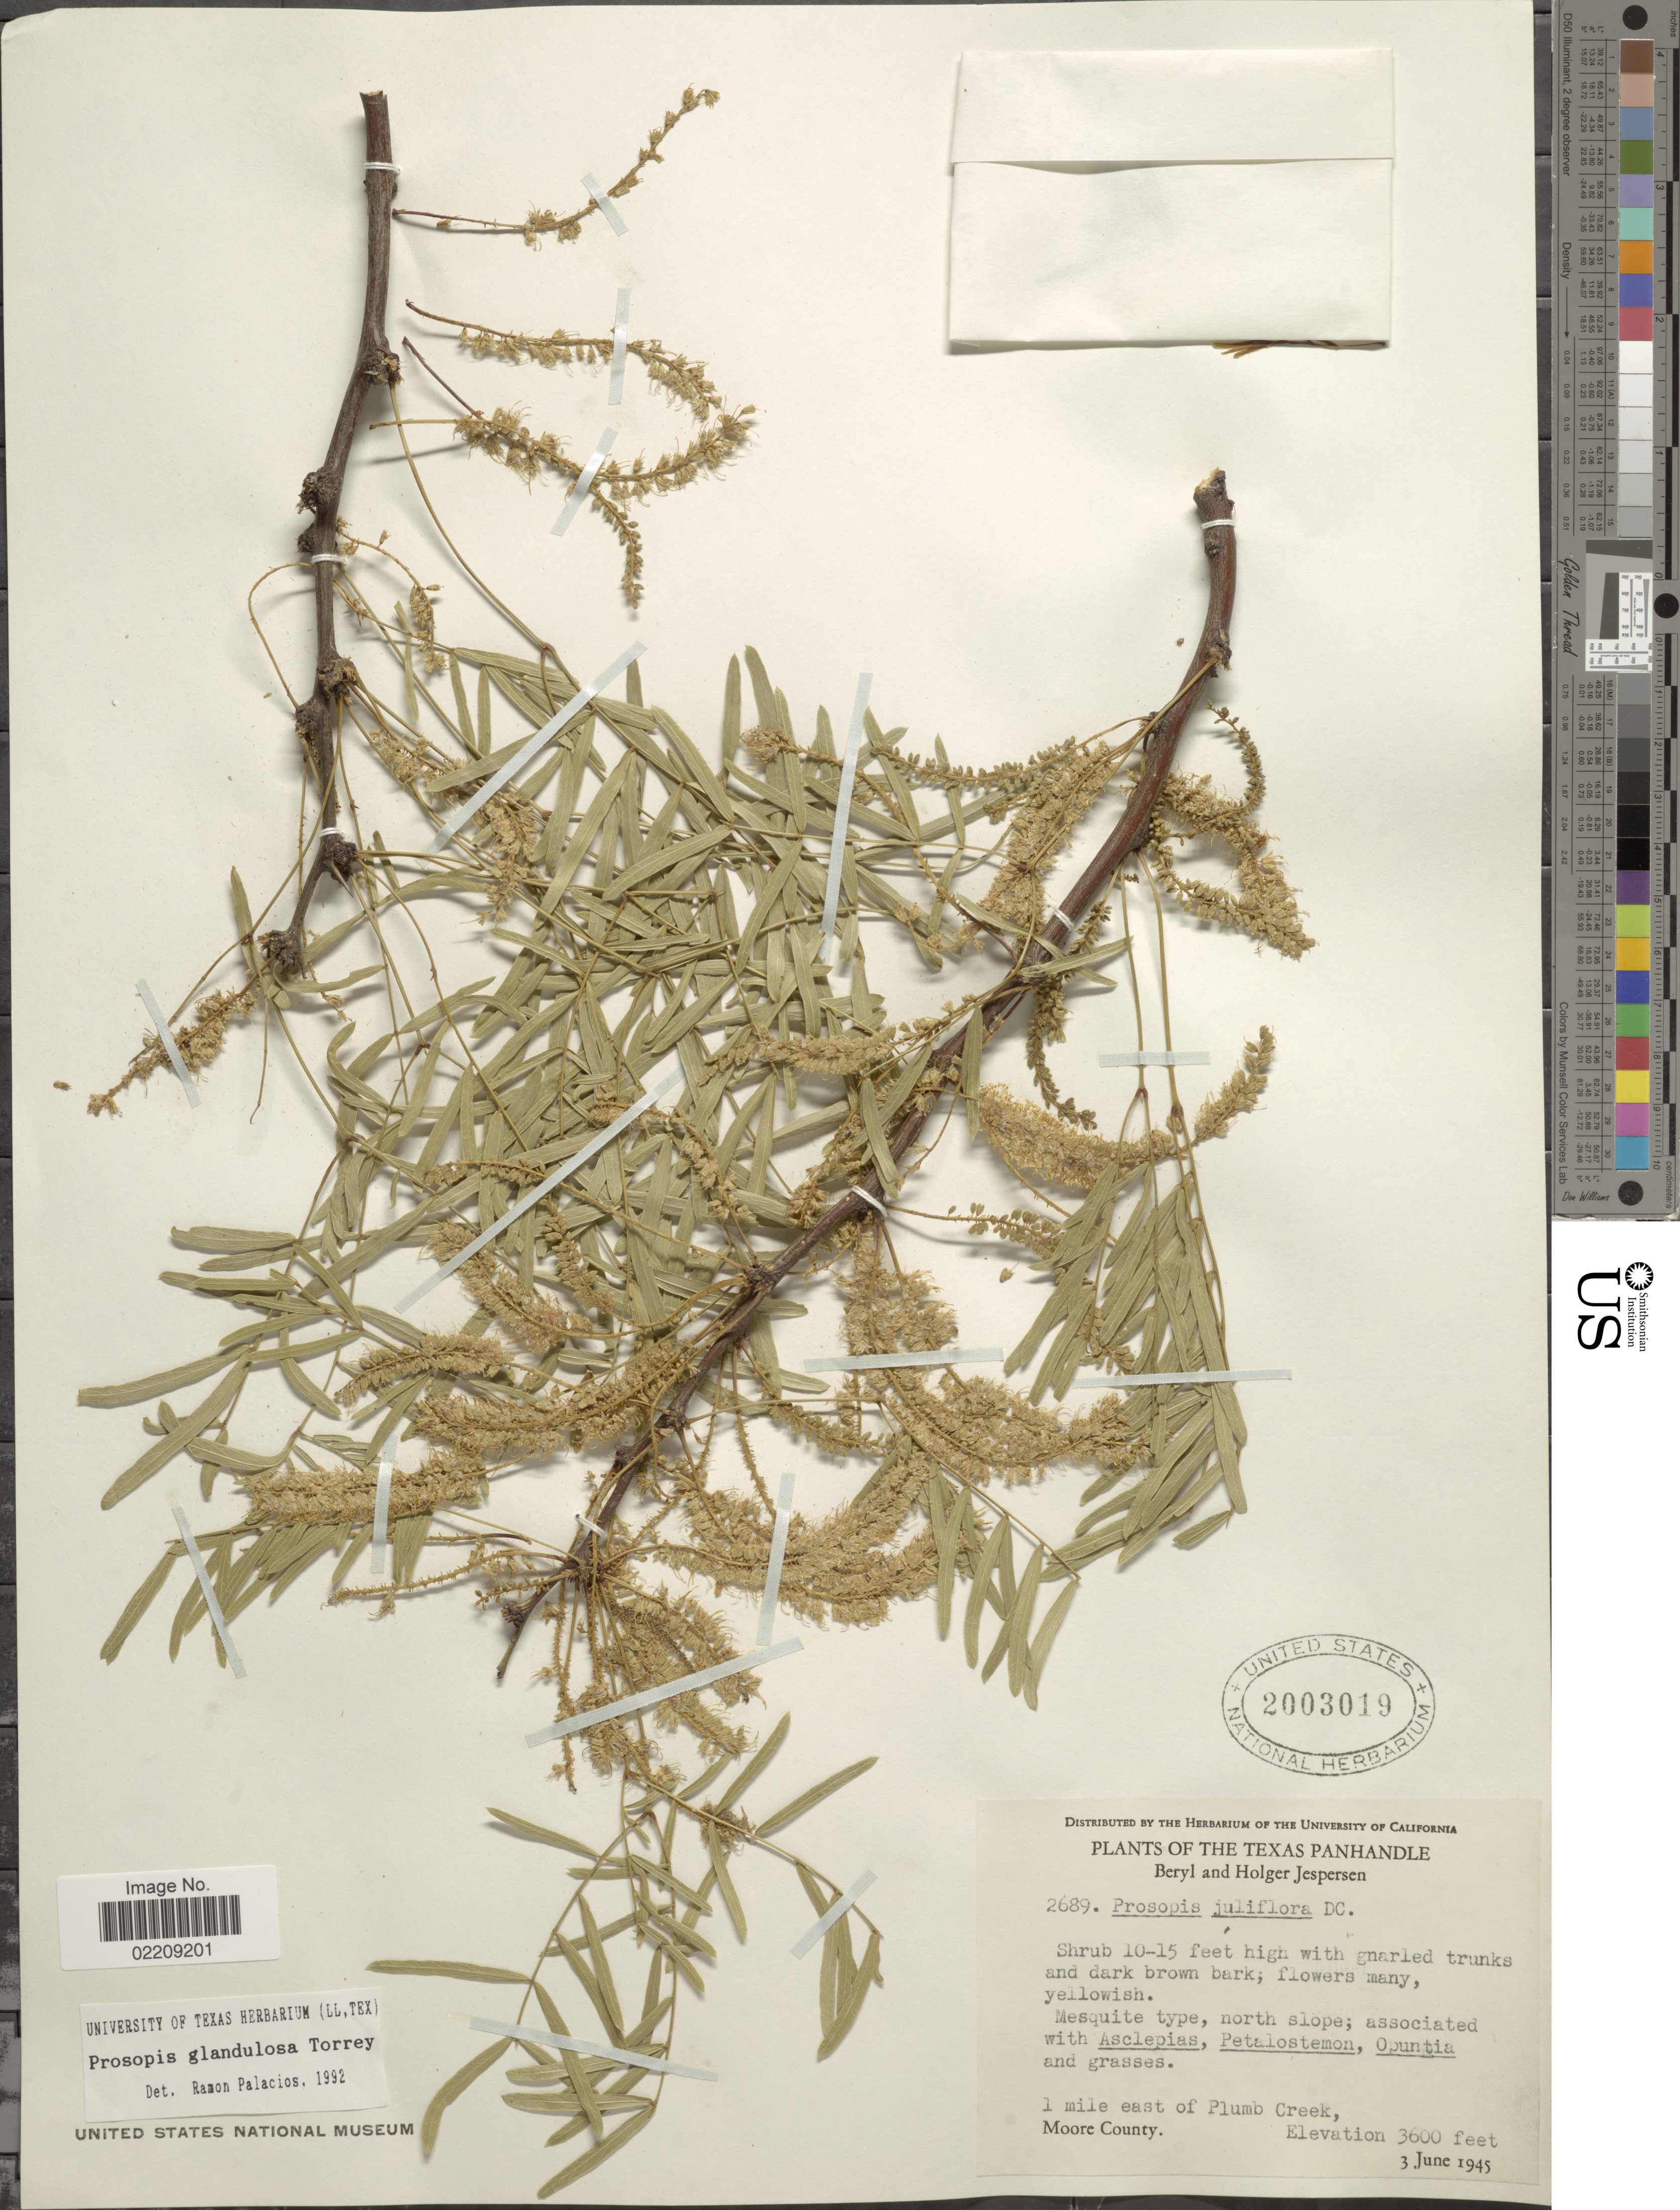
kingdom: Plantae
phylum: Tracheophyta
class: Magnoliopsida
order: Fabales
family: Fabaceae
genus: Neltuma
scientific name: Neltuma glandulosa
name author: (Torr.) Britton & Rose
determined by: Strong, Mark T., (BOT), Smithsonian Institution - National Museum of Natural History (UNITED STATES)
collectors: B. Jespersen & H. Jespersen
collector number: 2689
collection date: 1945-06-03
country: United States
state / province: Texas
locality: The Texas Panhandle, 1 mile east of Plumb Creek, Moore County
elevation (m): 1097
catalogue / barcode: US 2003019